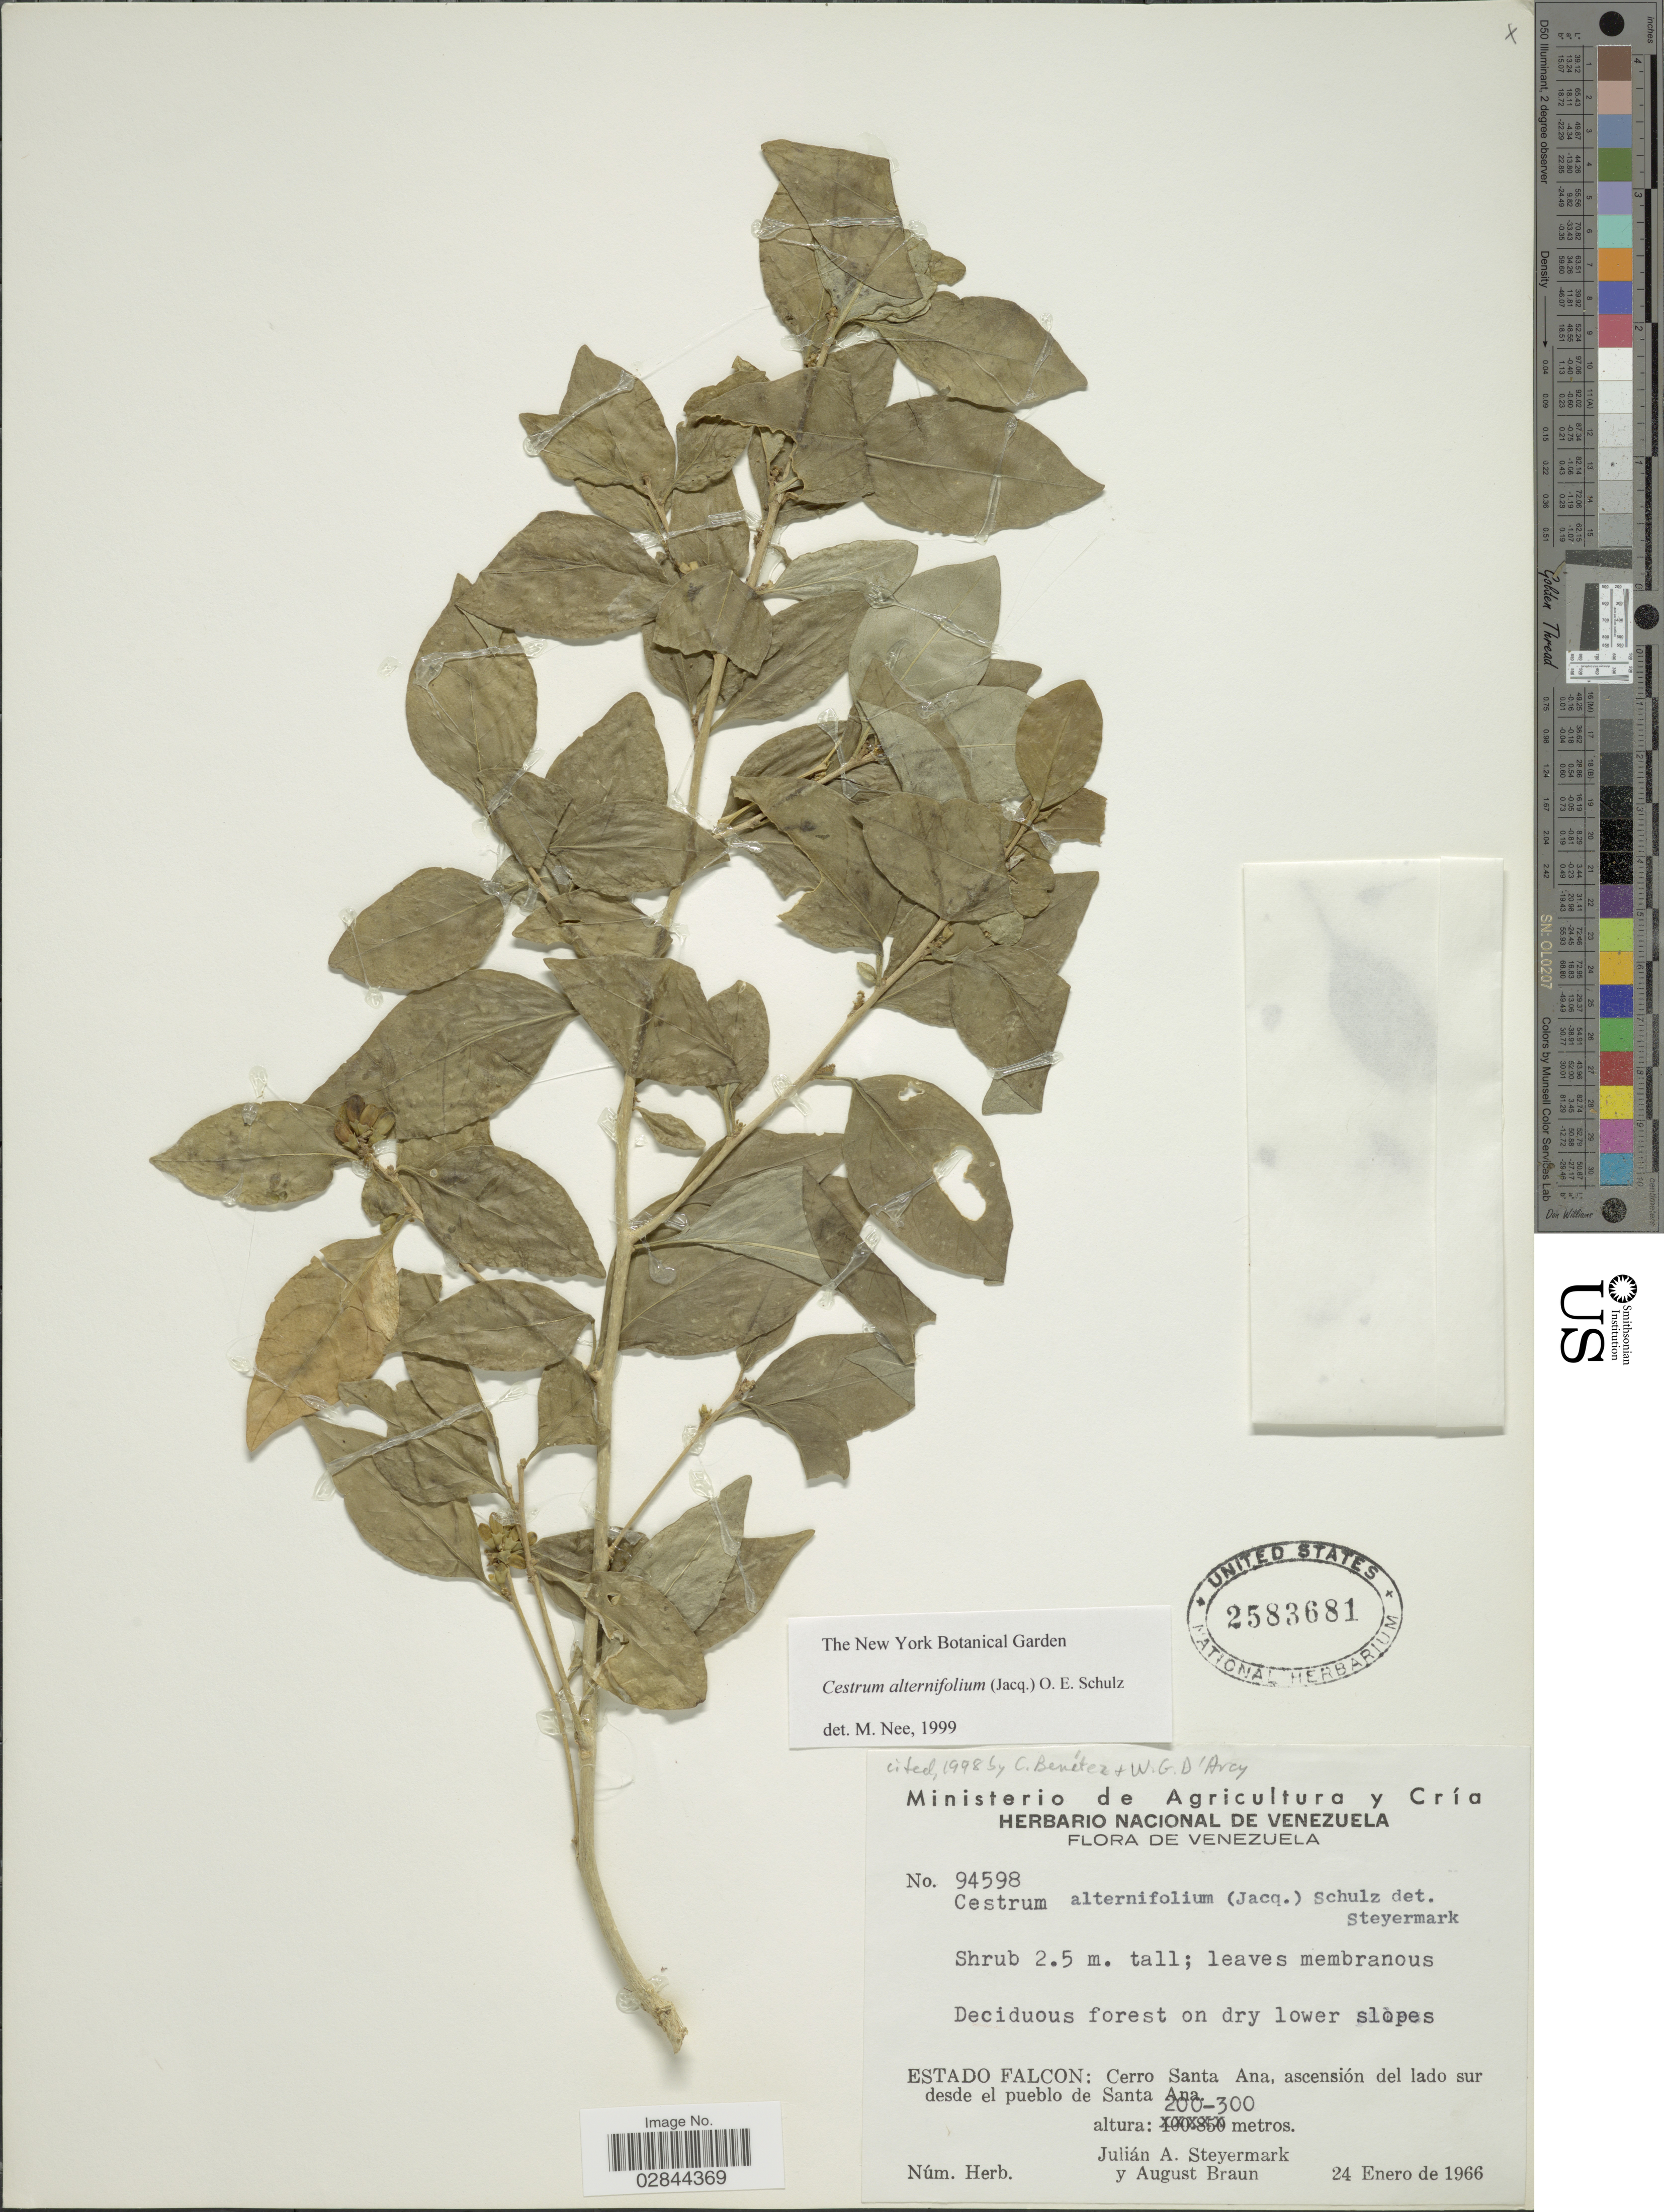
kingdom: Plantae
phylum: Tracheophyta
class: Magnoliopsida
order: Solanales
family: Solanaceae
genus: Cestrum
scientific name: Cestrum alternifolium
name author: (Jacq.) O.E. Schulz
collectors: J. Steyermark & A. Braun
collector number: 94598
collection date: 1966-01-24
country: Venezuela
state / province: Falcón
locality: Cerro Santa Ana, ascensión del lado sur desde el pueblo de Santa Ana.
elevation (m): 200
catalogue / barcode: US 2583681